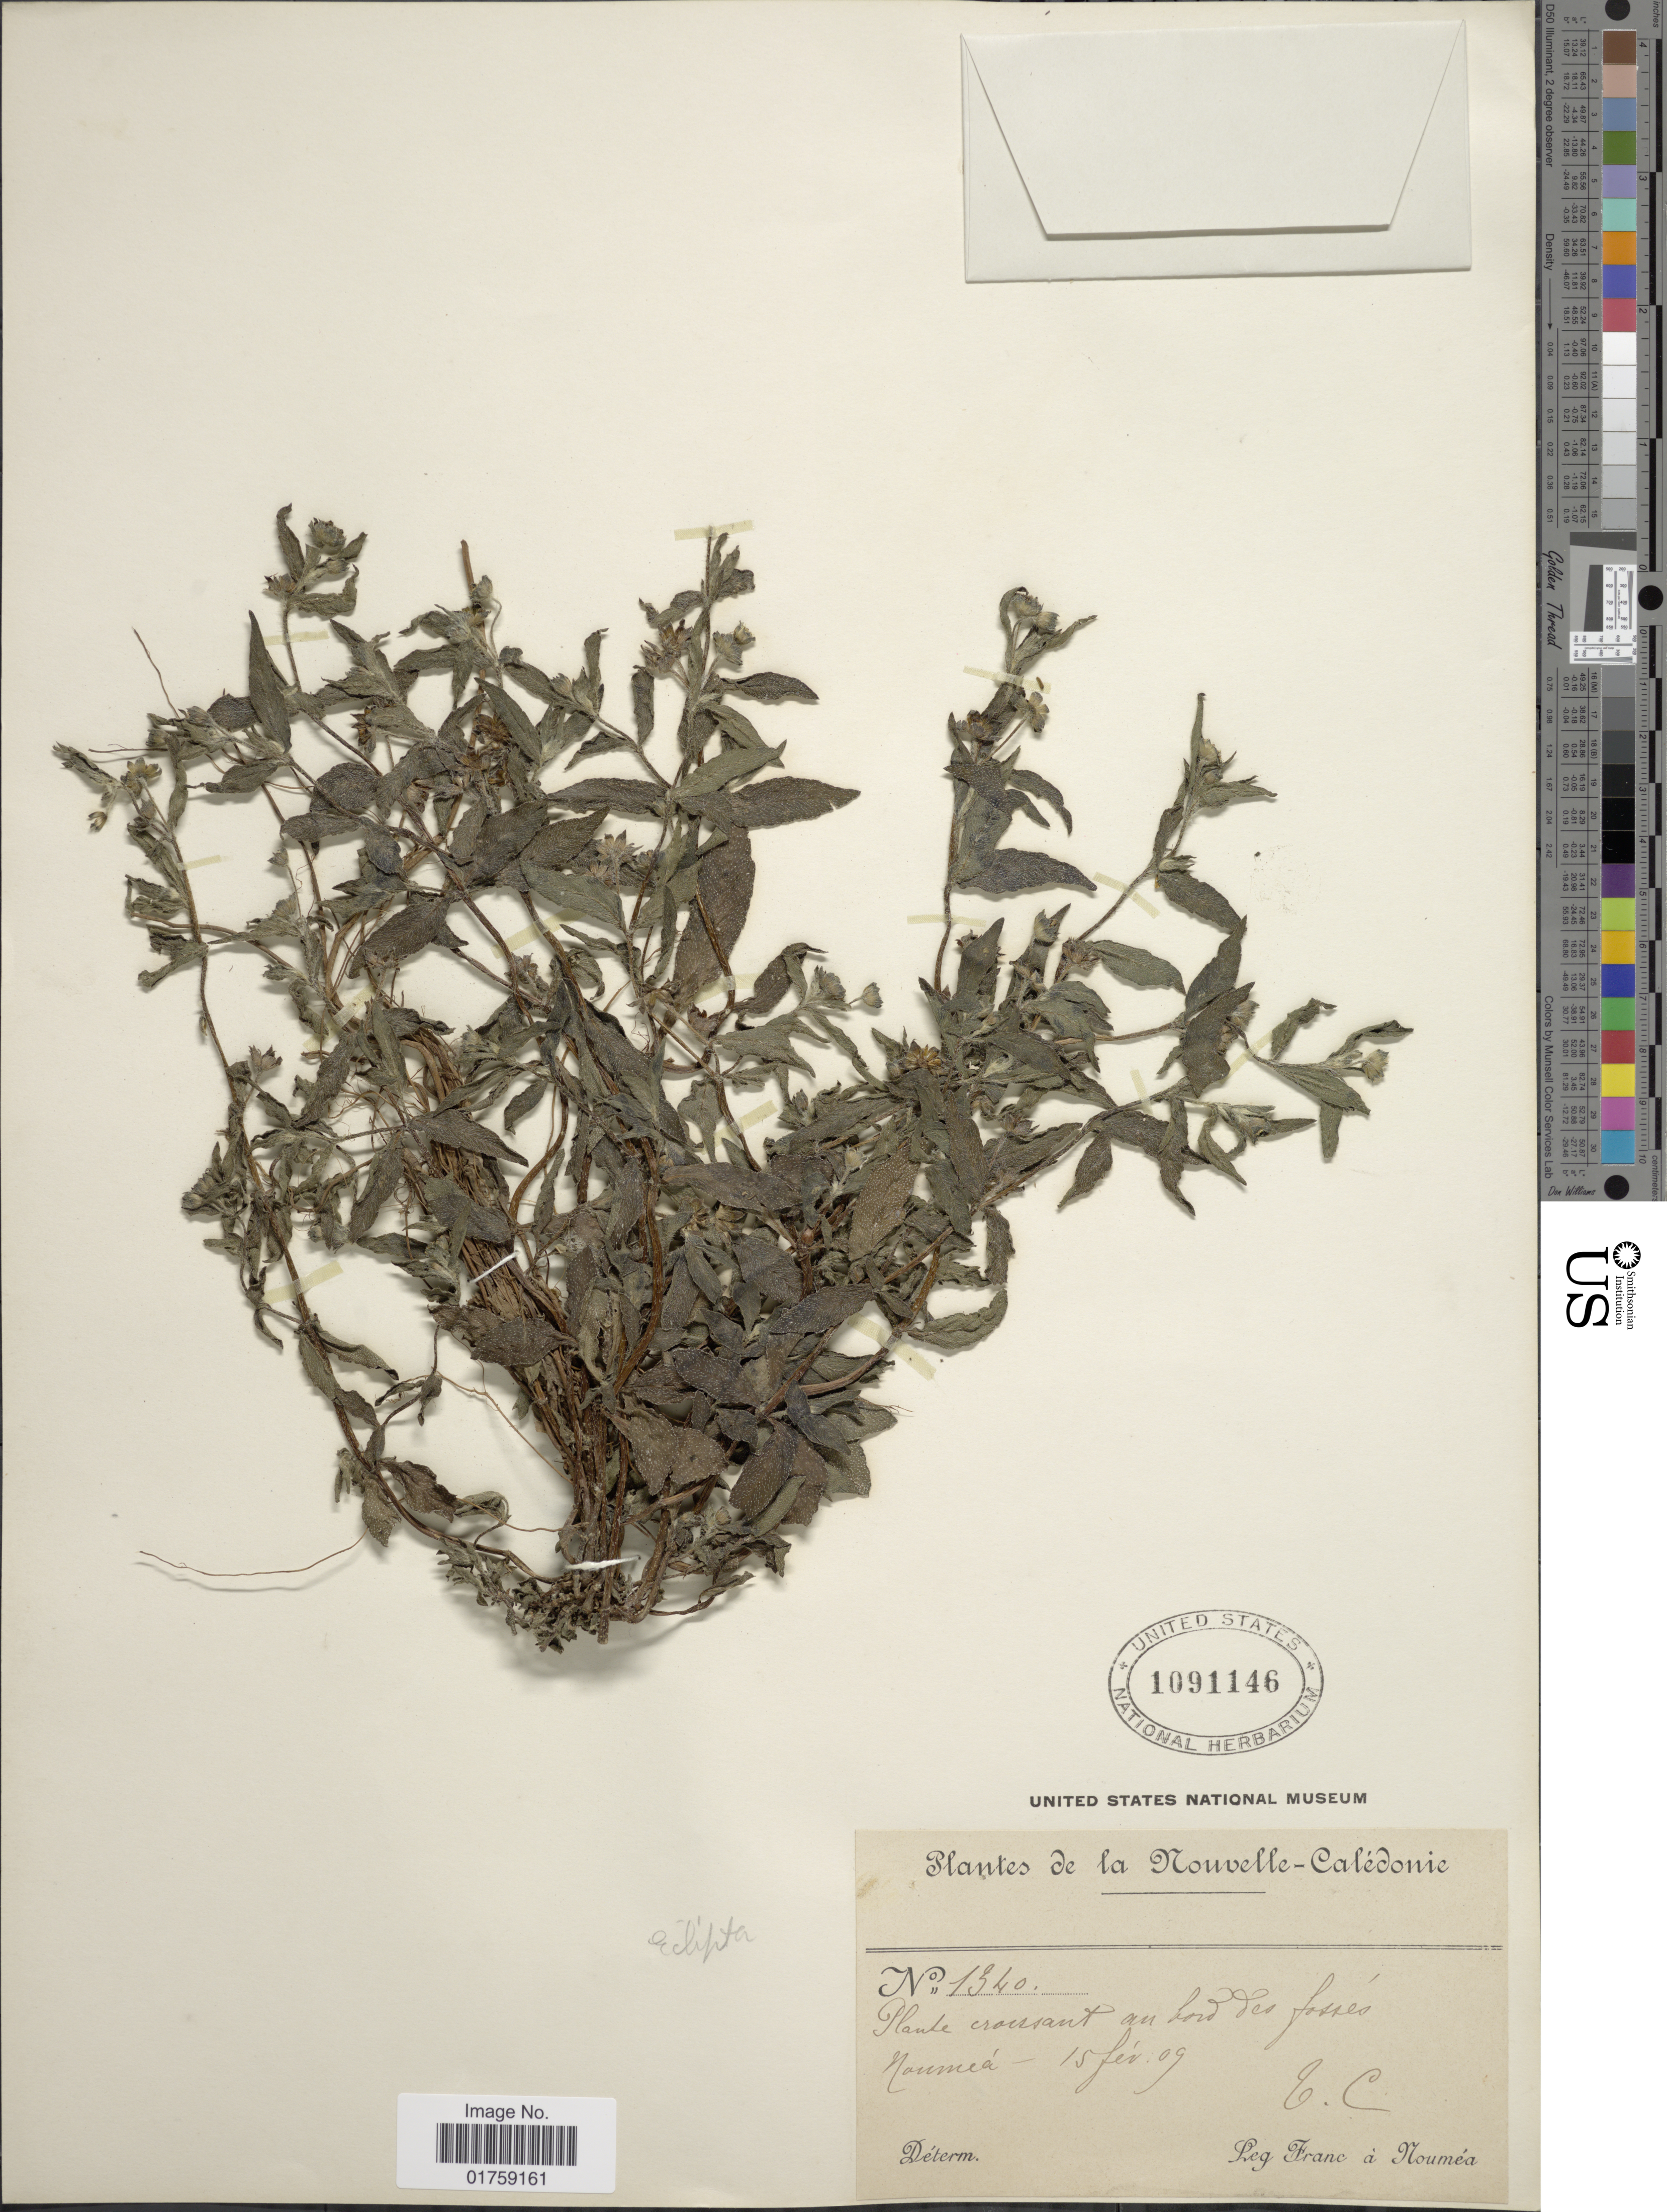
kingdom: Plantae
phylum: Tracheophyta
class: Magnoliopsida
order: Asterales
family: Asteraceae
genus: Eclipta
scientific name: Eclipta prostrata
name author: (L.) L.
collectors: I. Franc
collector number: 1340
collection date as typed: Transcribed d/m/y: 15/2/9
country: New Caledonia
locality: Nouvelle-Caledonie. G. C.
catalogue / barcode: US 1091146